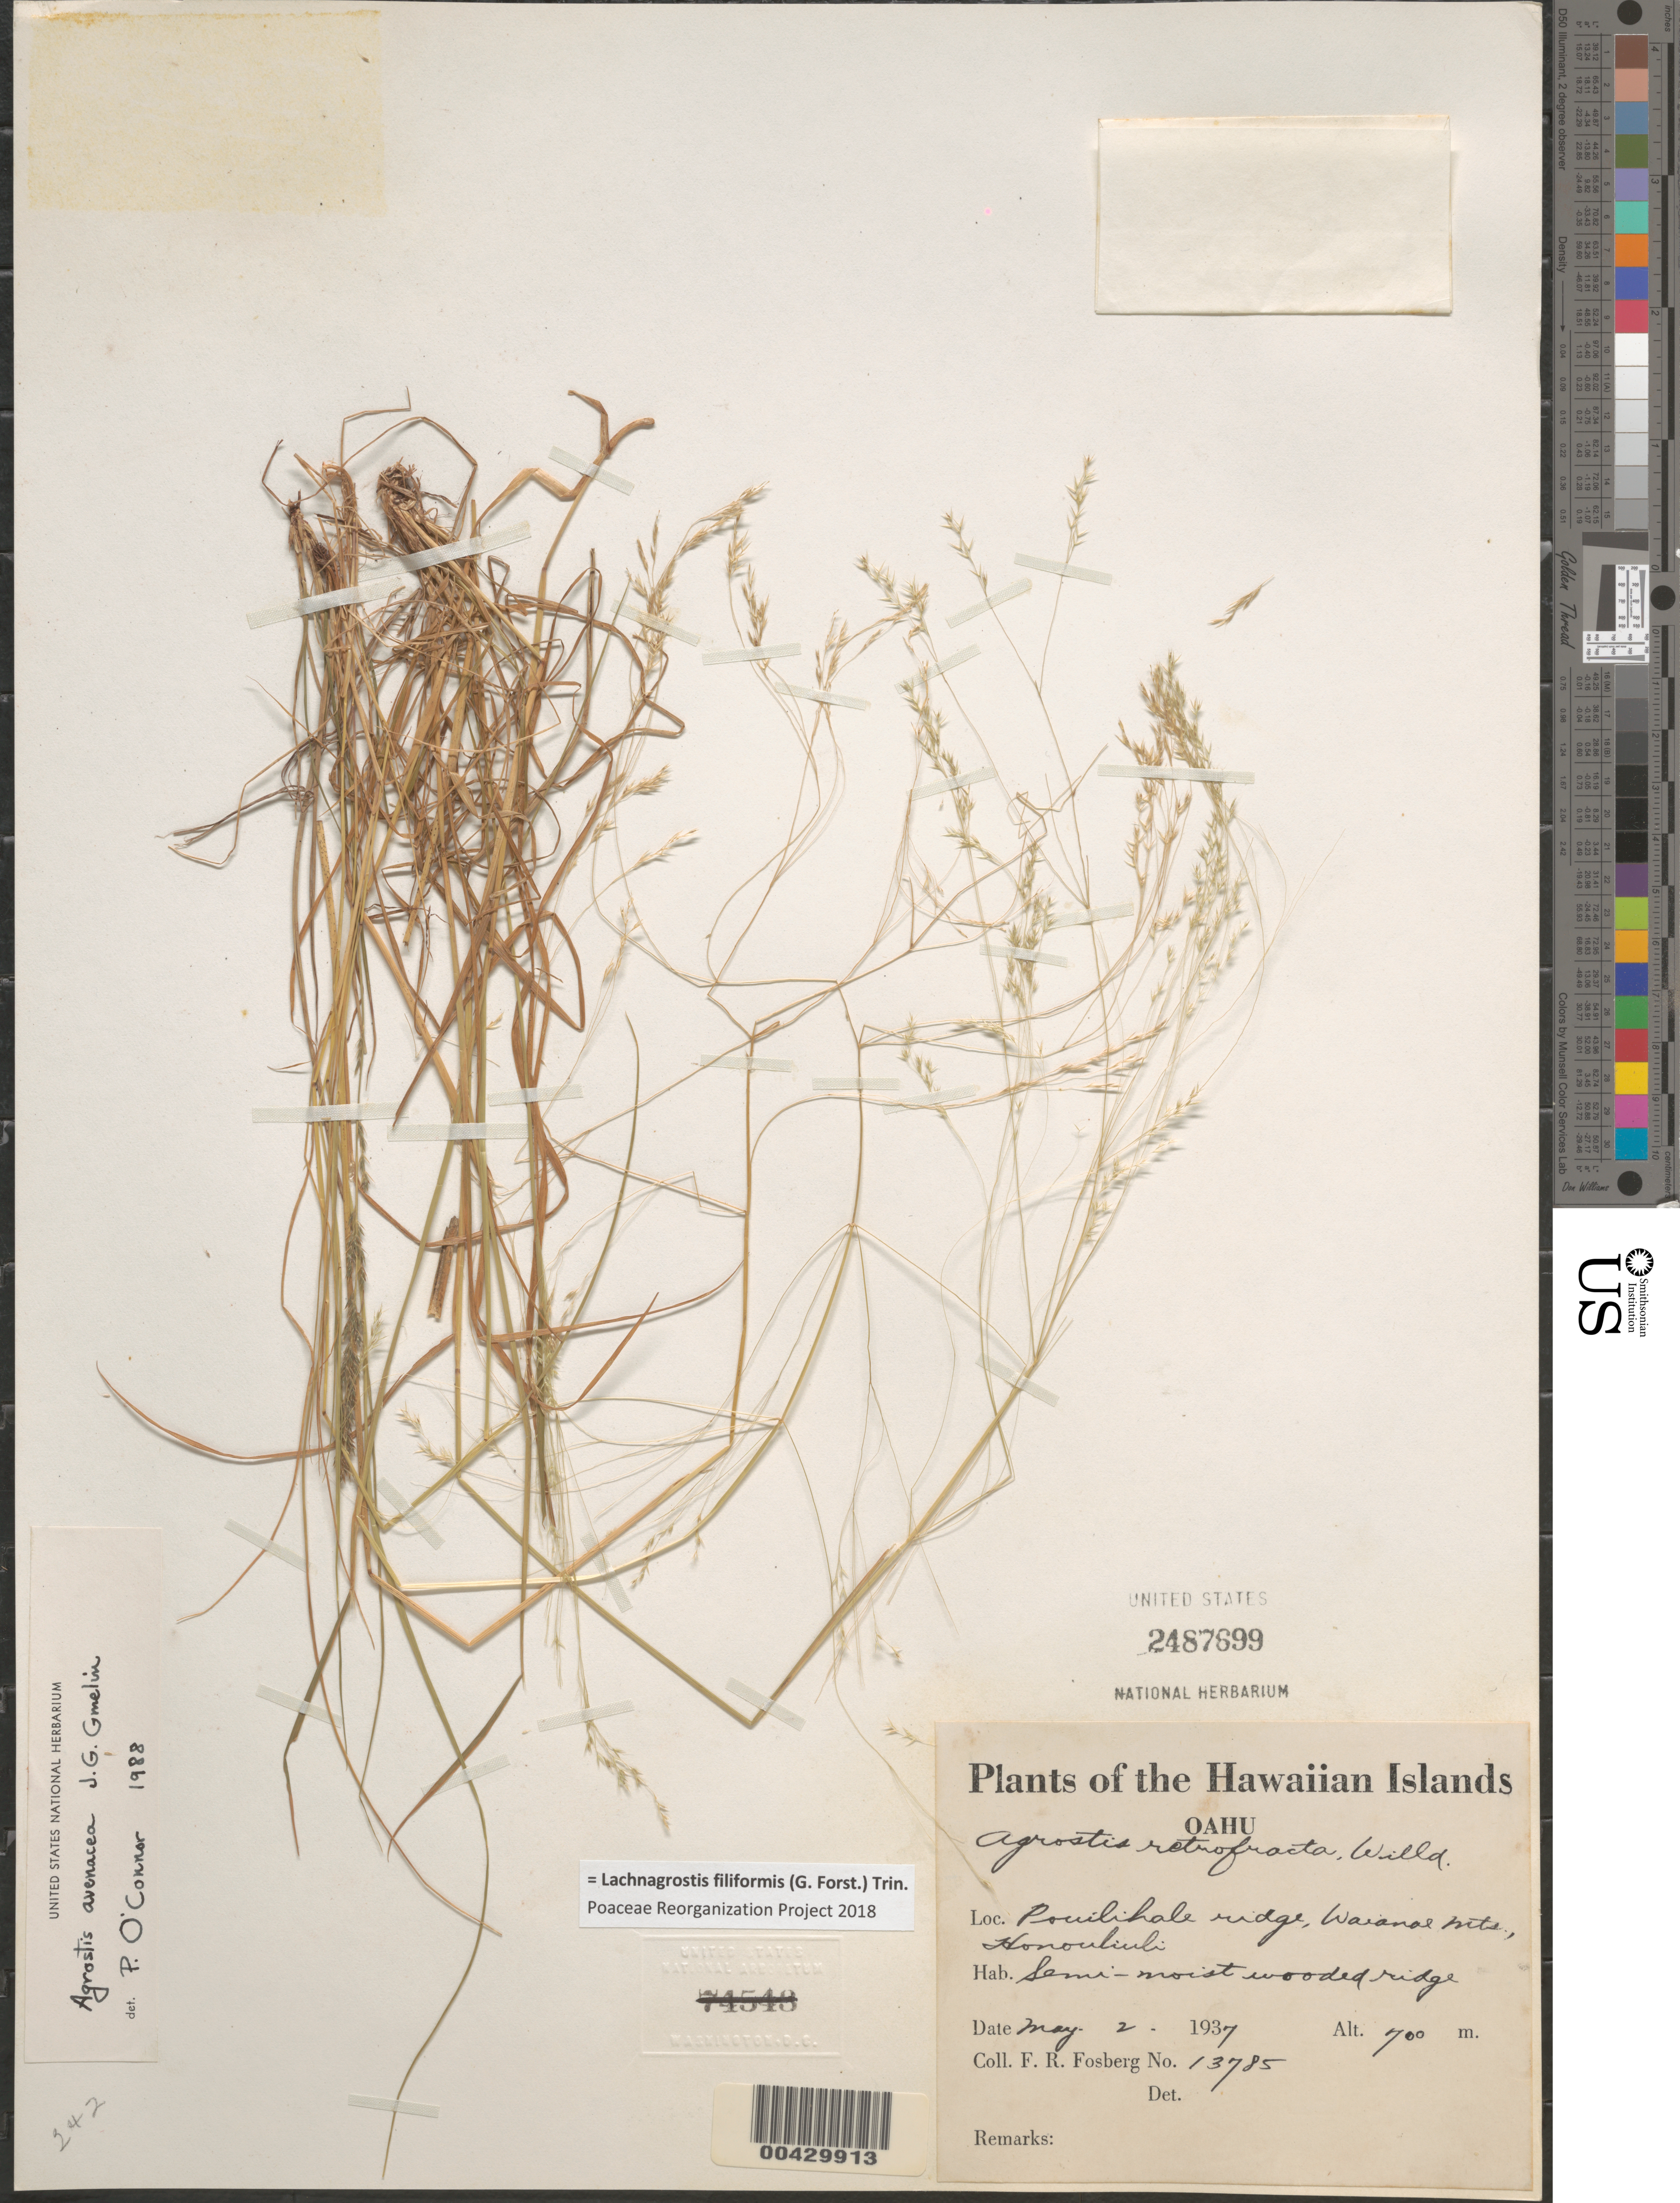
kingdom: Plantae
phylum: Tracheophyta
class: Liliopsida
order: Poales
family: Poaceae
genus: Lachnagrostis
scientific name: Lachnagrostis filiformis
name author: (J.R. Forst.) Trin.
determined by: Poaceae Reorganization Project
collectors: F. R. Fosberg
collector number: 13785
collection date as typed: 2 May 1937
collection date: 1937-05-02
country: United States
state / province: Hawaii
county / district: Honolulu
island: Oahu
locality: Pouilihale ridge, Waianae Mountains, Honouliuli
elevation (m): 700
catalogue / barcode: US 2487699